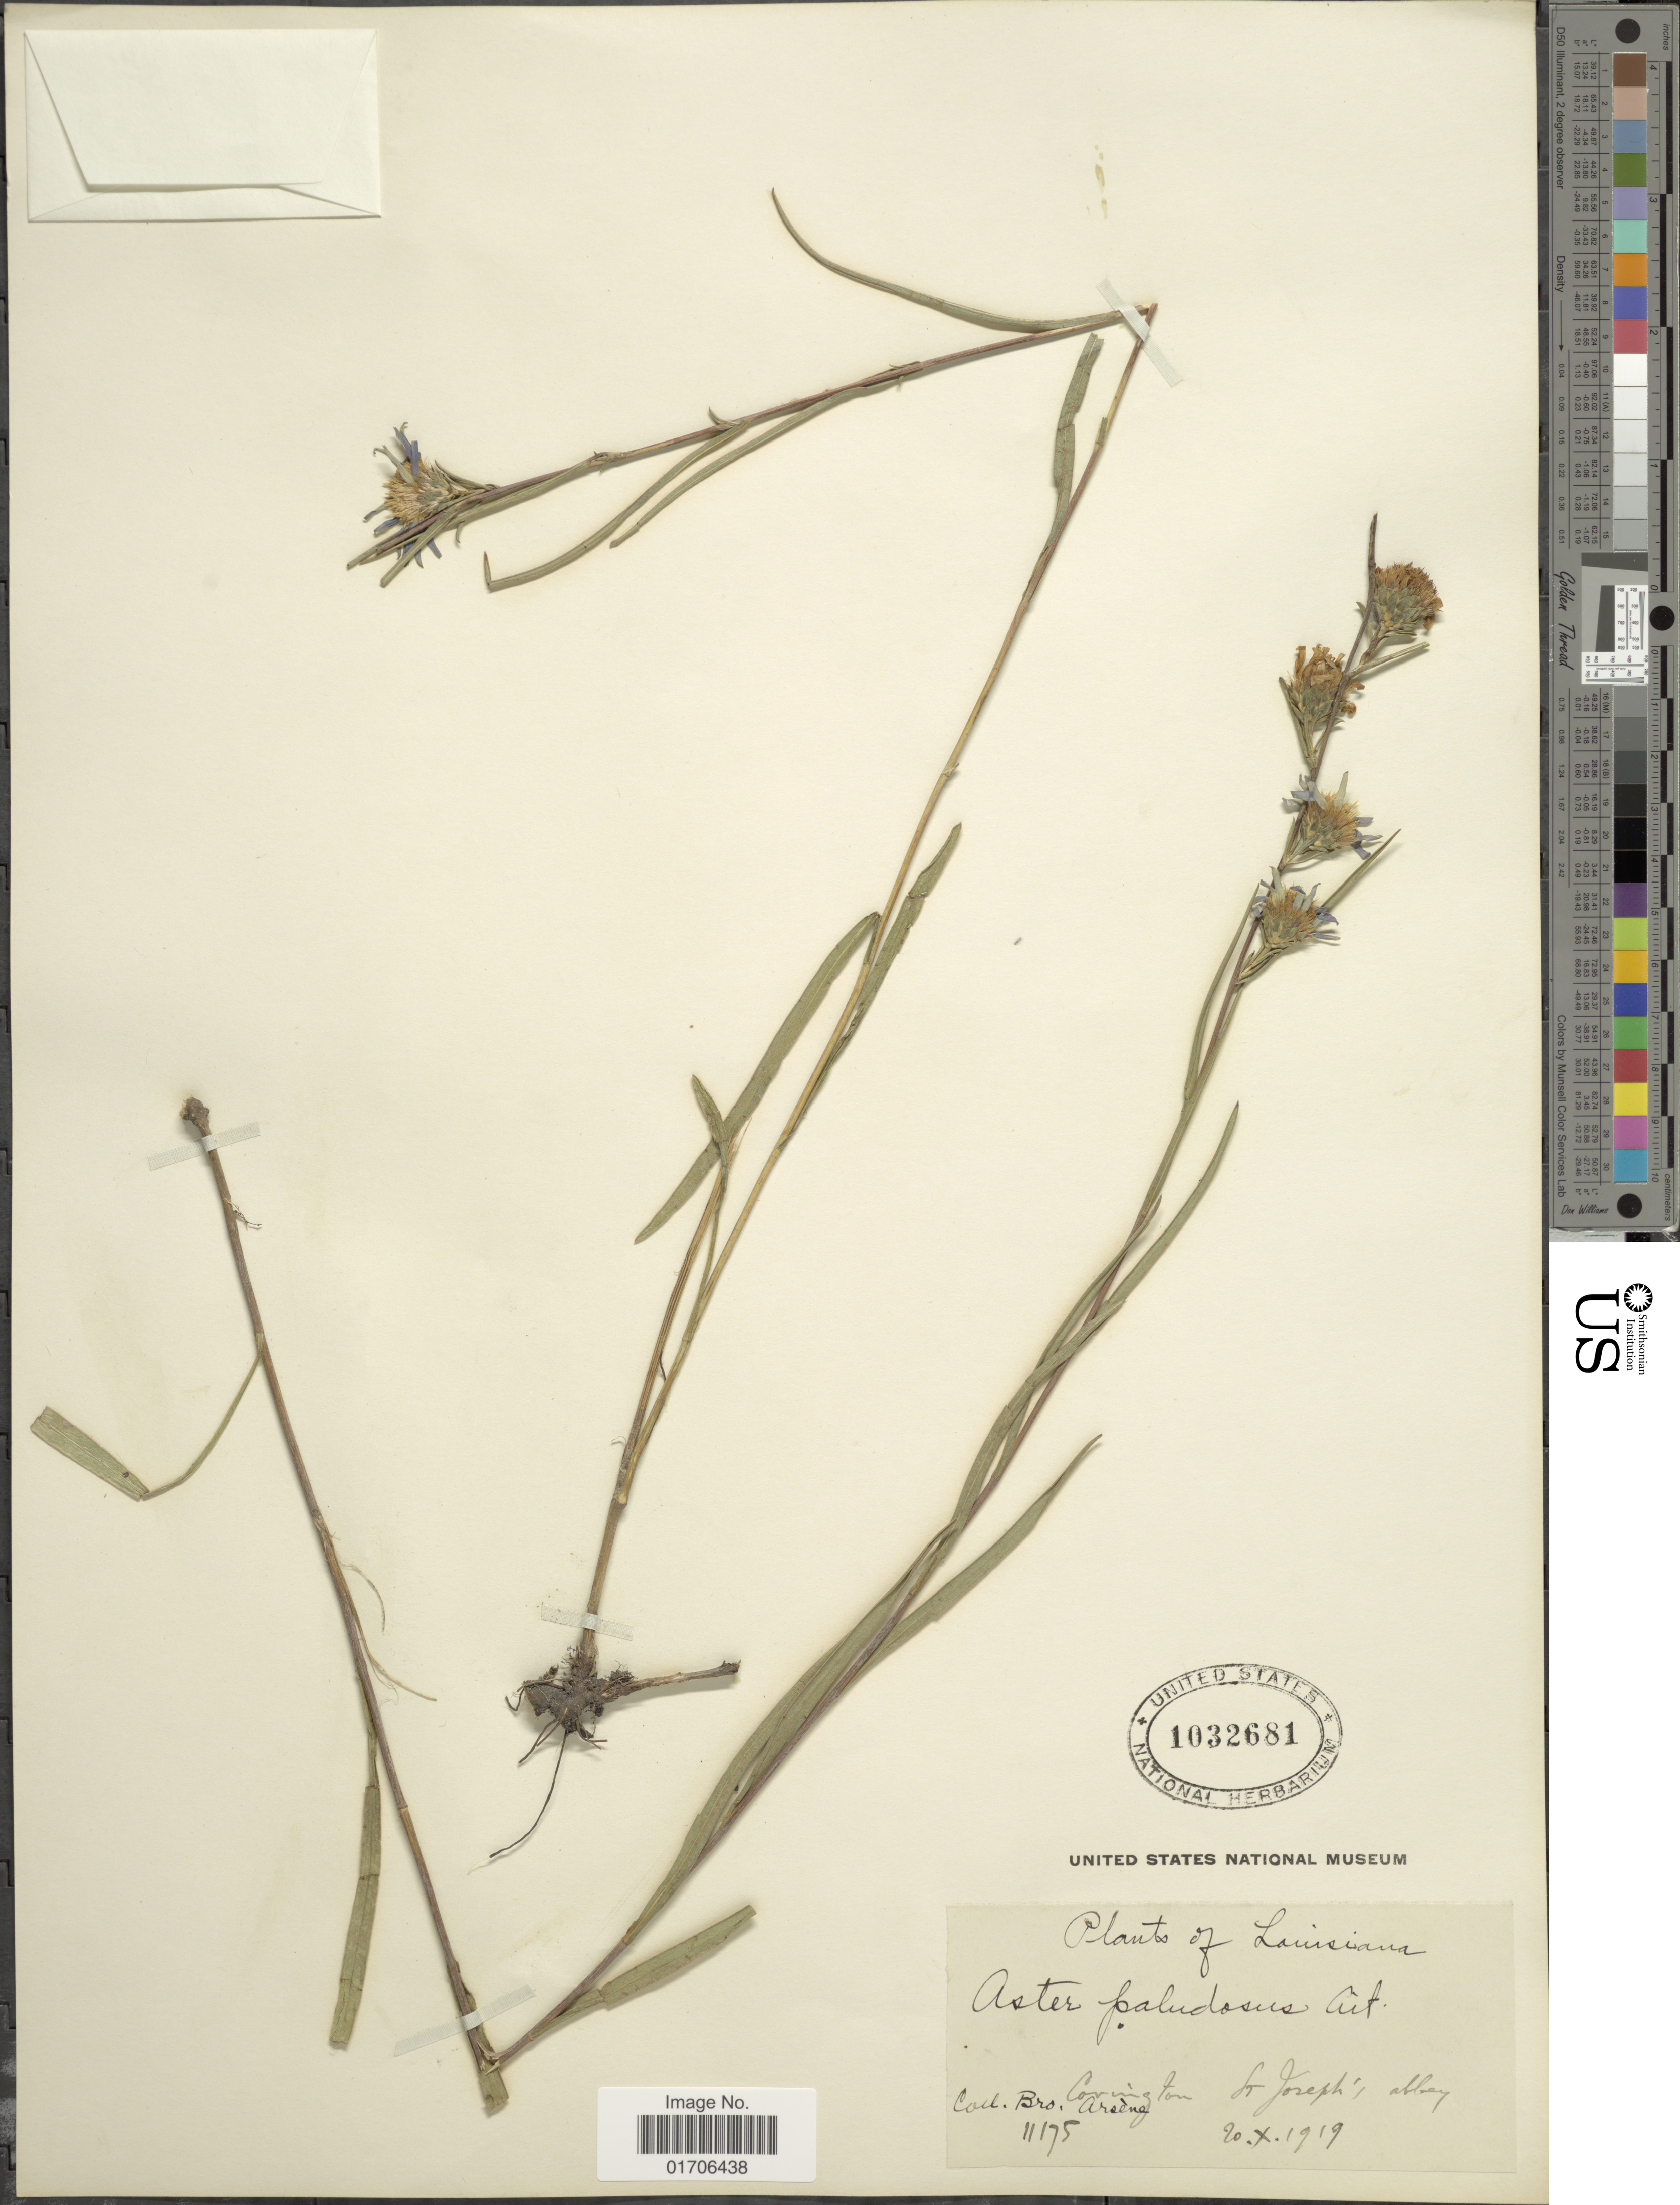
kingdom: Plantae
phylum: Tracheophyta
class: Magnoliopsida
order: Asterales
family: Asteraceae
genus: Eurybia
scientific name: Eurybia hemispherica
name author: G.L. Nesom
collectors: Bro. G. Arsène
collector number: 11175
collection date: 1919-10-20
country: United States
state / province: Louisiana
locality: Covington. St. Joseph's abbey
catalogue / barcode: US 1032681